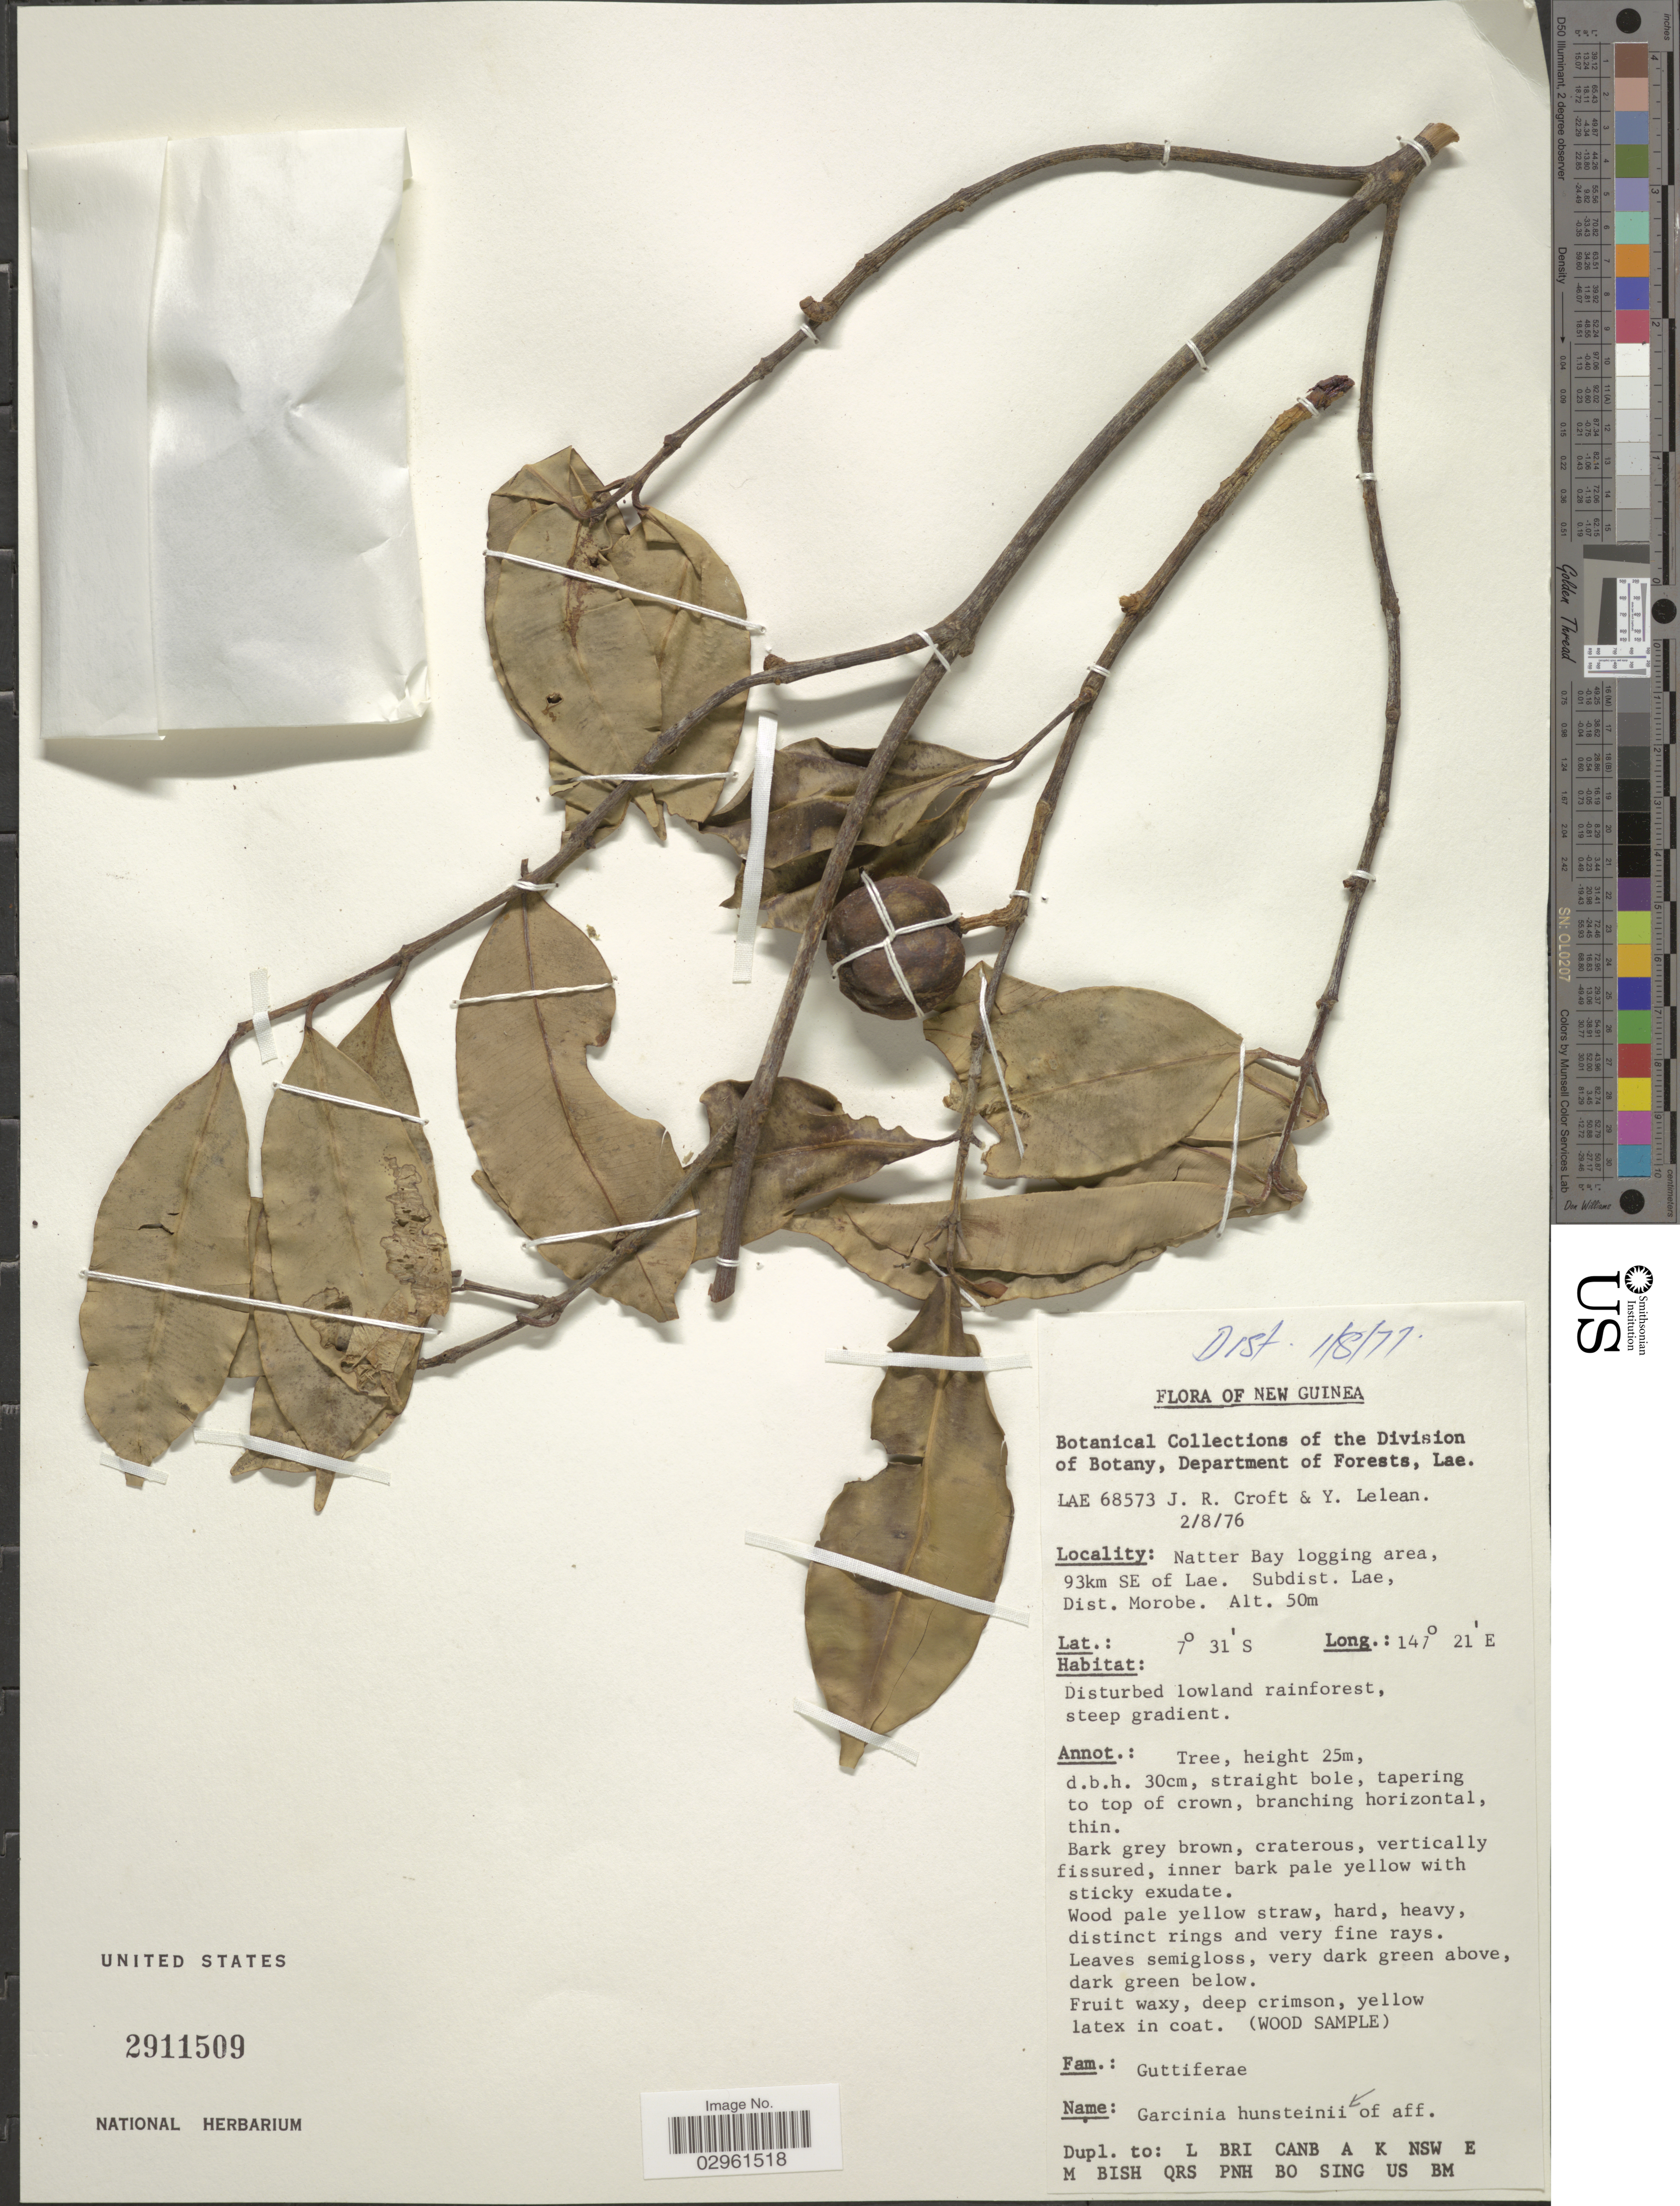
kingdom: Plantae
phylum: Tracheophyta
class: Magnoliopsida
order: Malpighiales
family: Clusiaceae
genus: Garcinia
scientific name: Garcinia hunsteinii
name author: Lauterb.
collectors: J. R. Croft & Y. Lelean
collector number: LAE68573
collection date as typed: Transcribed d/m/y: 2/8/76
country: Papua New Guinea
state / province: Morobe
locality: New Guinea, Natter Bay logging area, 93km SE of Lae. Subdist. Lae, Dist. Morobe.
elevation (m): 50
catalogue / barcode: US 2911509